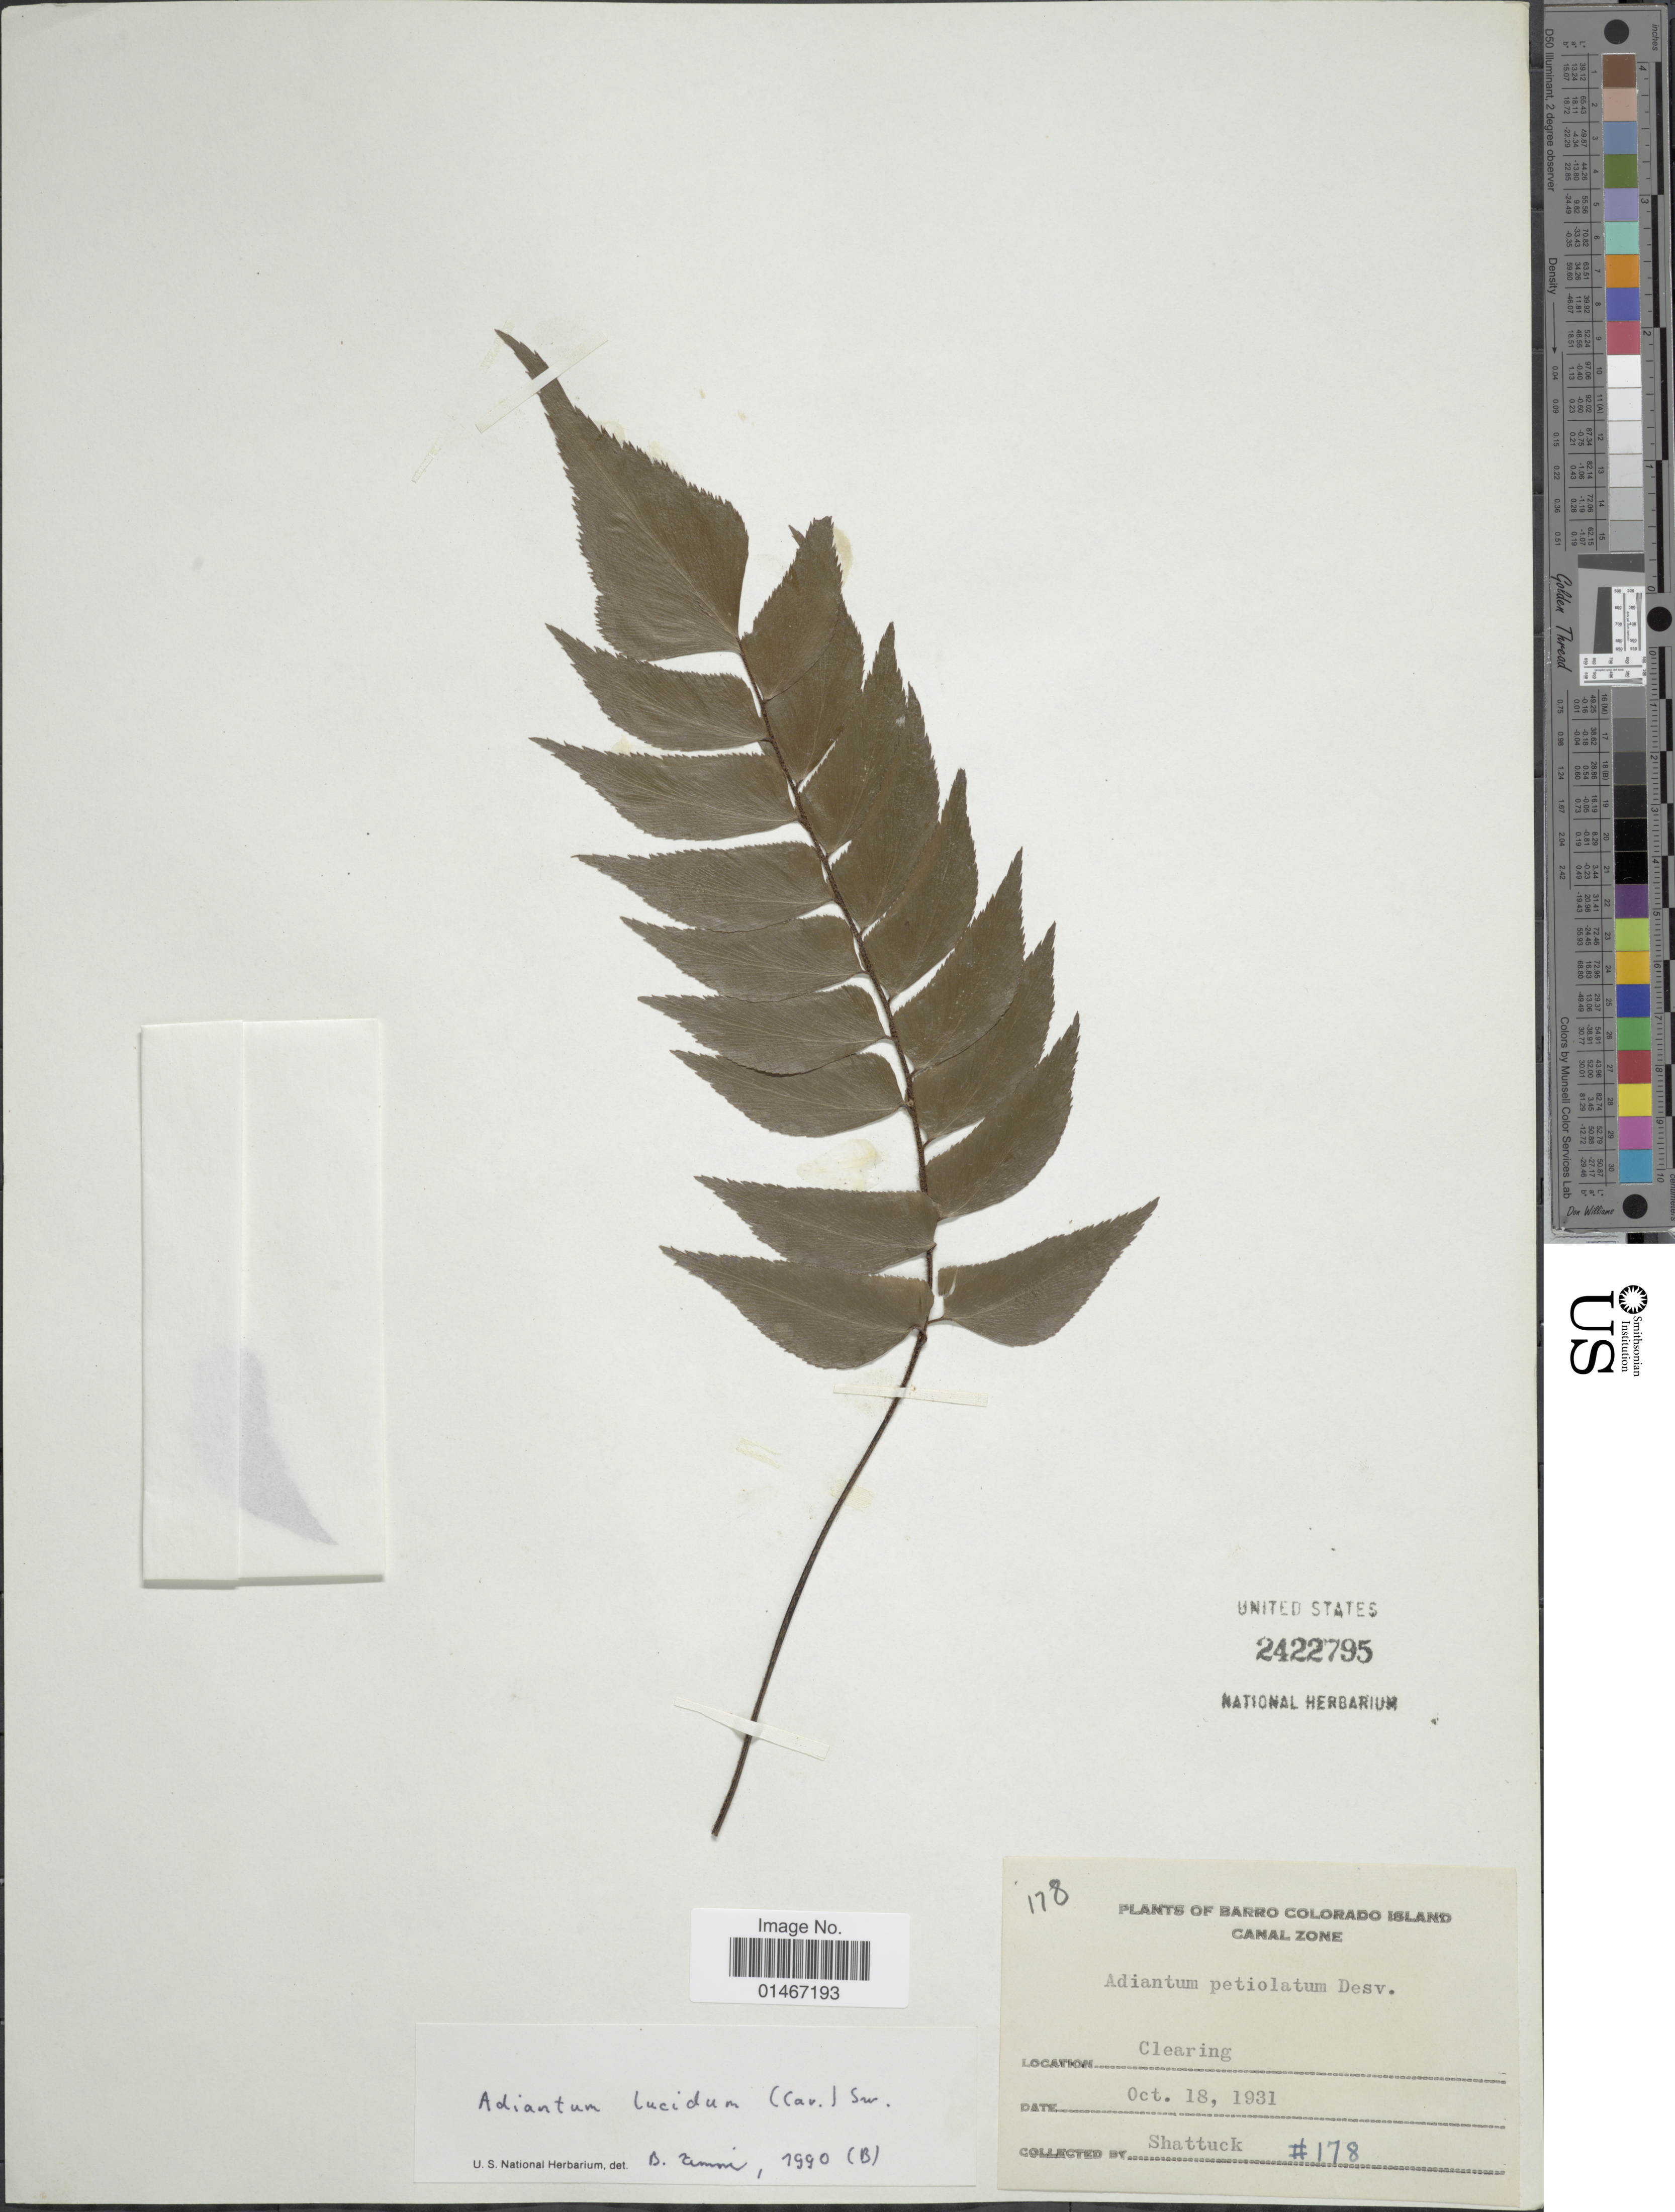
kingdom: Plantae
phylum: Tracheophyta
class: Polypodiopsida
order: Polypodiales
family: Pteridaceae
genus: Adiantum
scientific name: Adiantum lucidum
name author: (Cav.) Sw.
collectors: Shattuck, --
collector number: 178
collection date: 1931-10-18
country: Panama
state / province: Panamá Oeste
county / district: Canal Zone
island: Barro Colorado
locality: Barro Colorado Island. Clearing.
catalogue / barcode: US 2422795